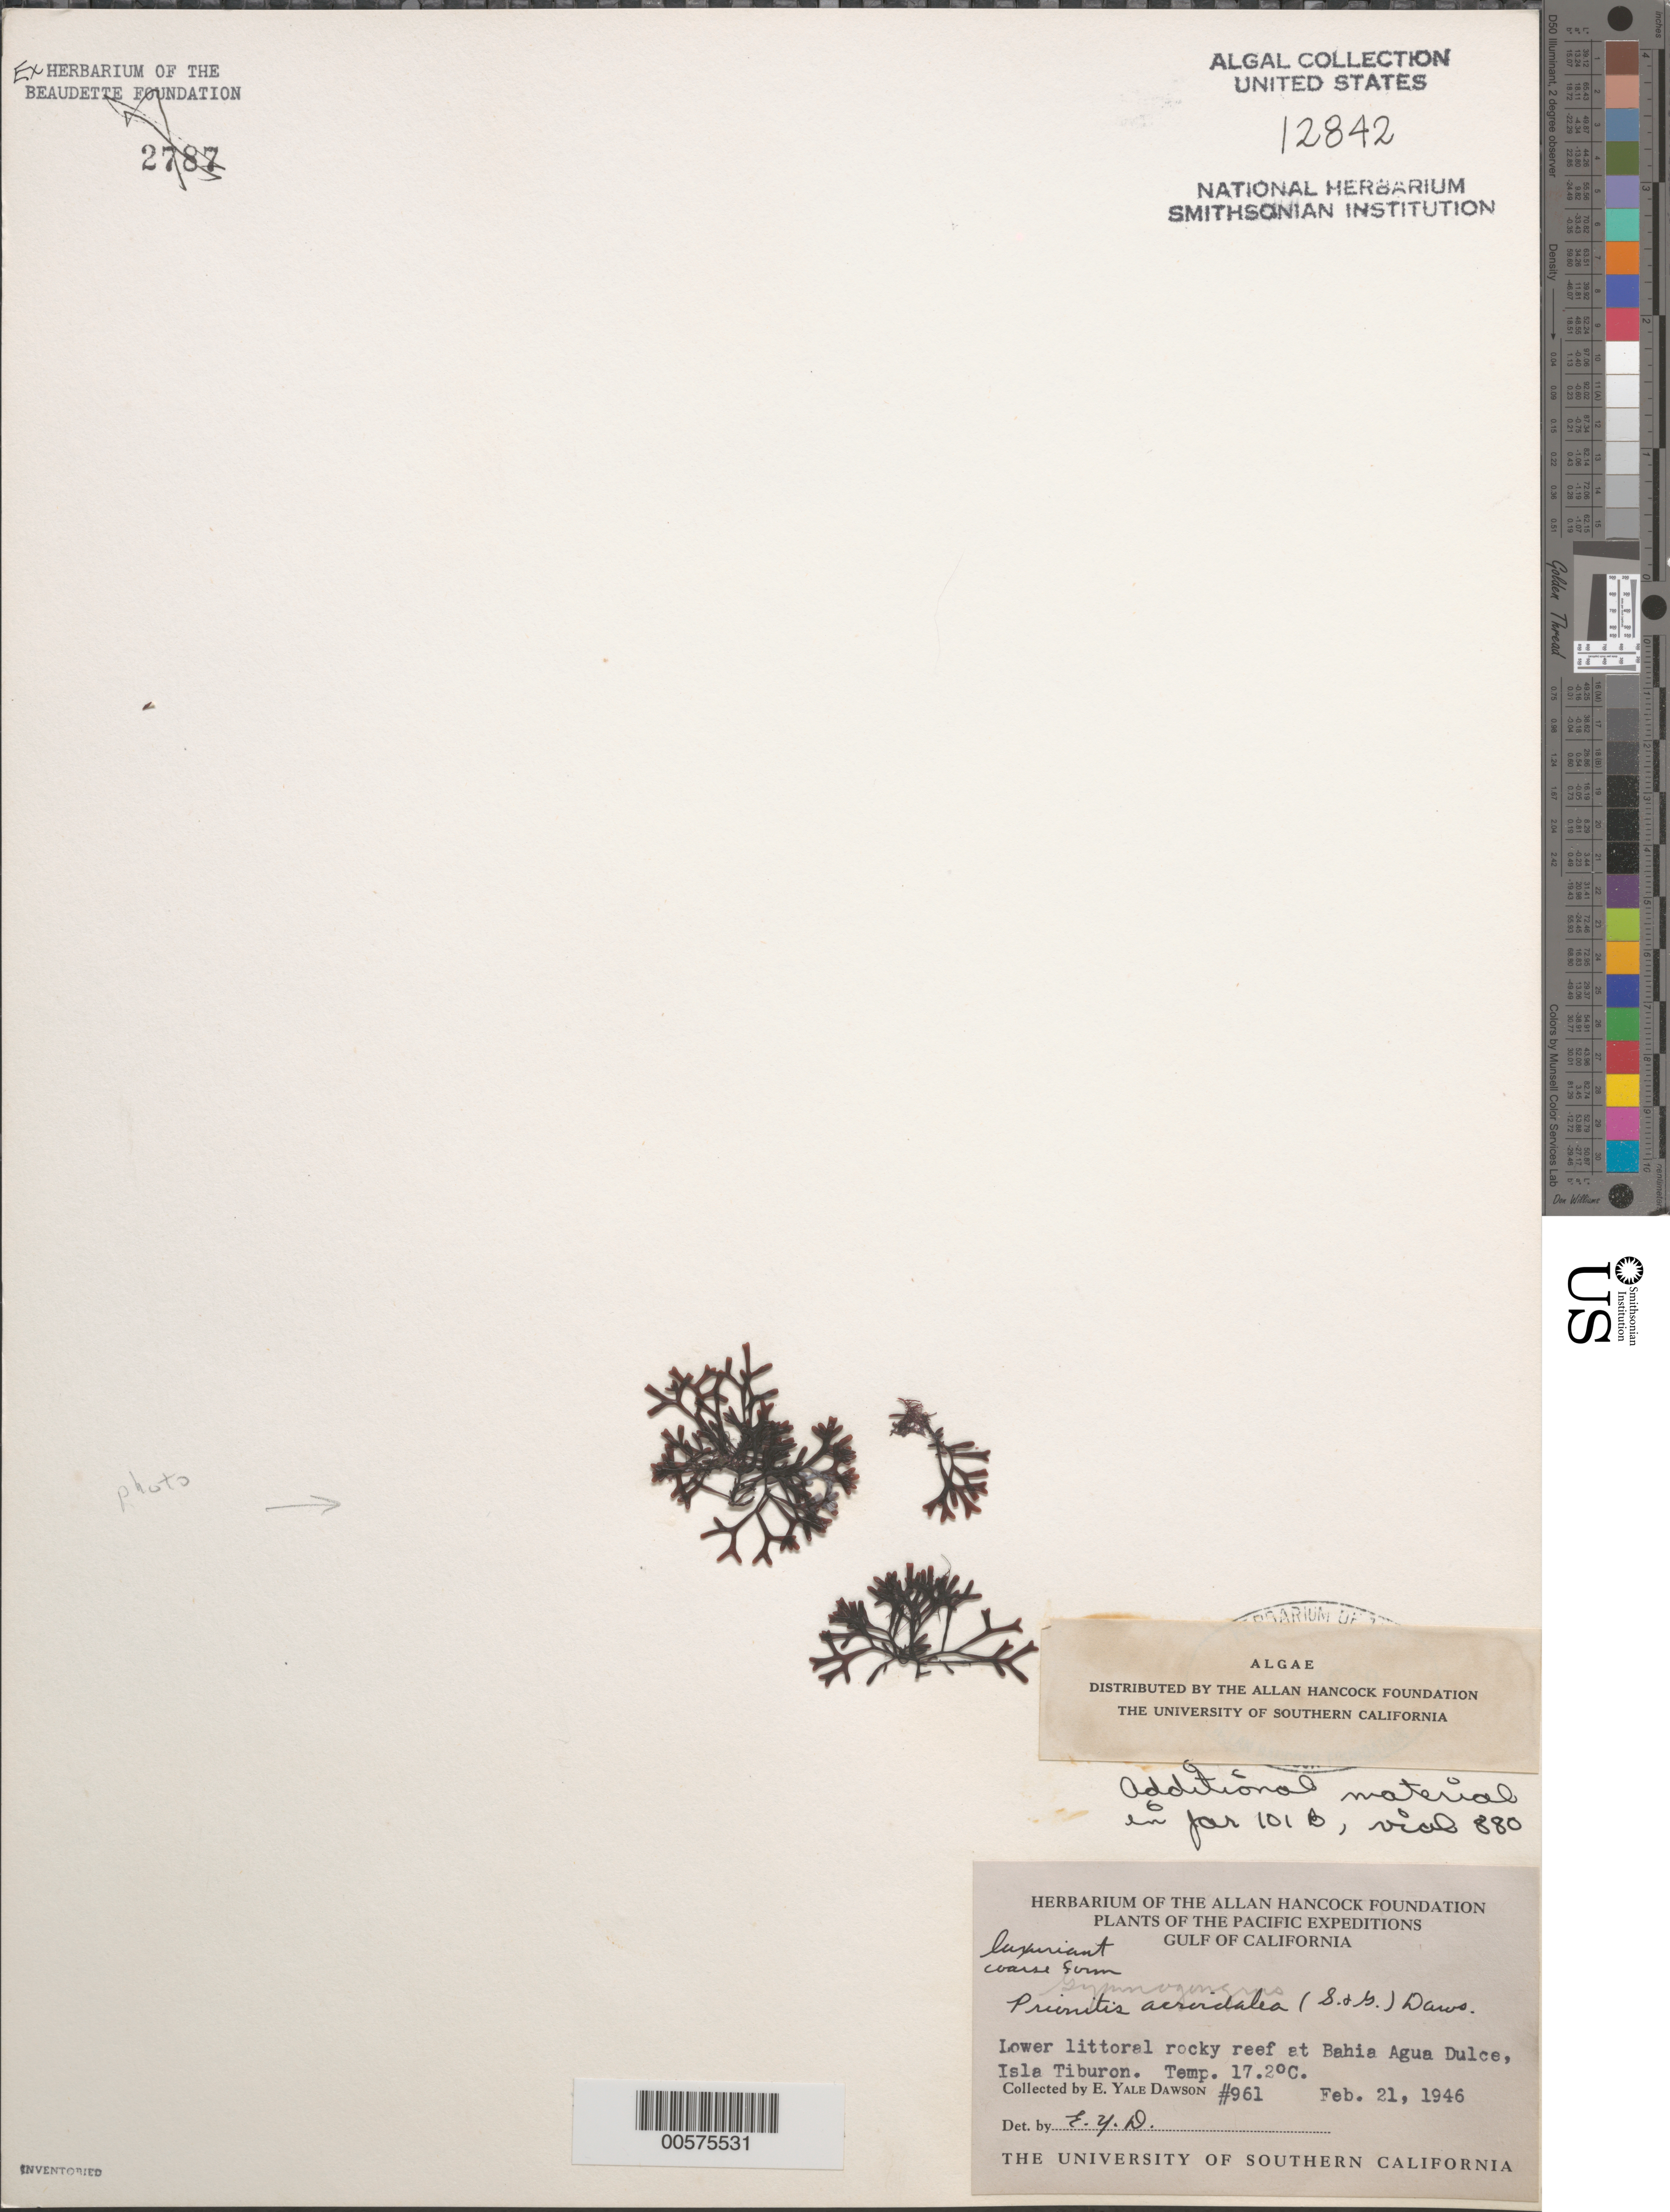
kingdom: Plantae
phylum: Rhodophyta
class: Florideophyceae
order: Cryptonemiales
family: Cryptonemiaceae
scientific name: Prionitis acroidalea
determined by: Dawson, E. Y.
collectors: E. Y. Dawson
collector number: EYD 961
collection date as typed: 21 Feb 1946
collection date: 1946-02-21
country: Mexico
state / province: Sonora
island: Isla Tiburon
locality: Bahia Agua Dulce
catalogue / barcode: US 12842